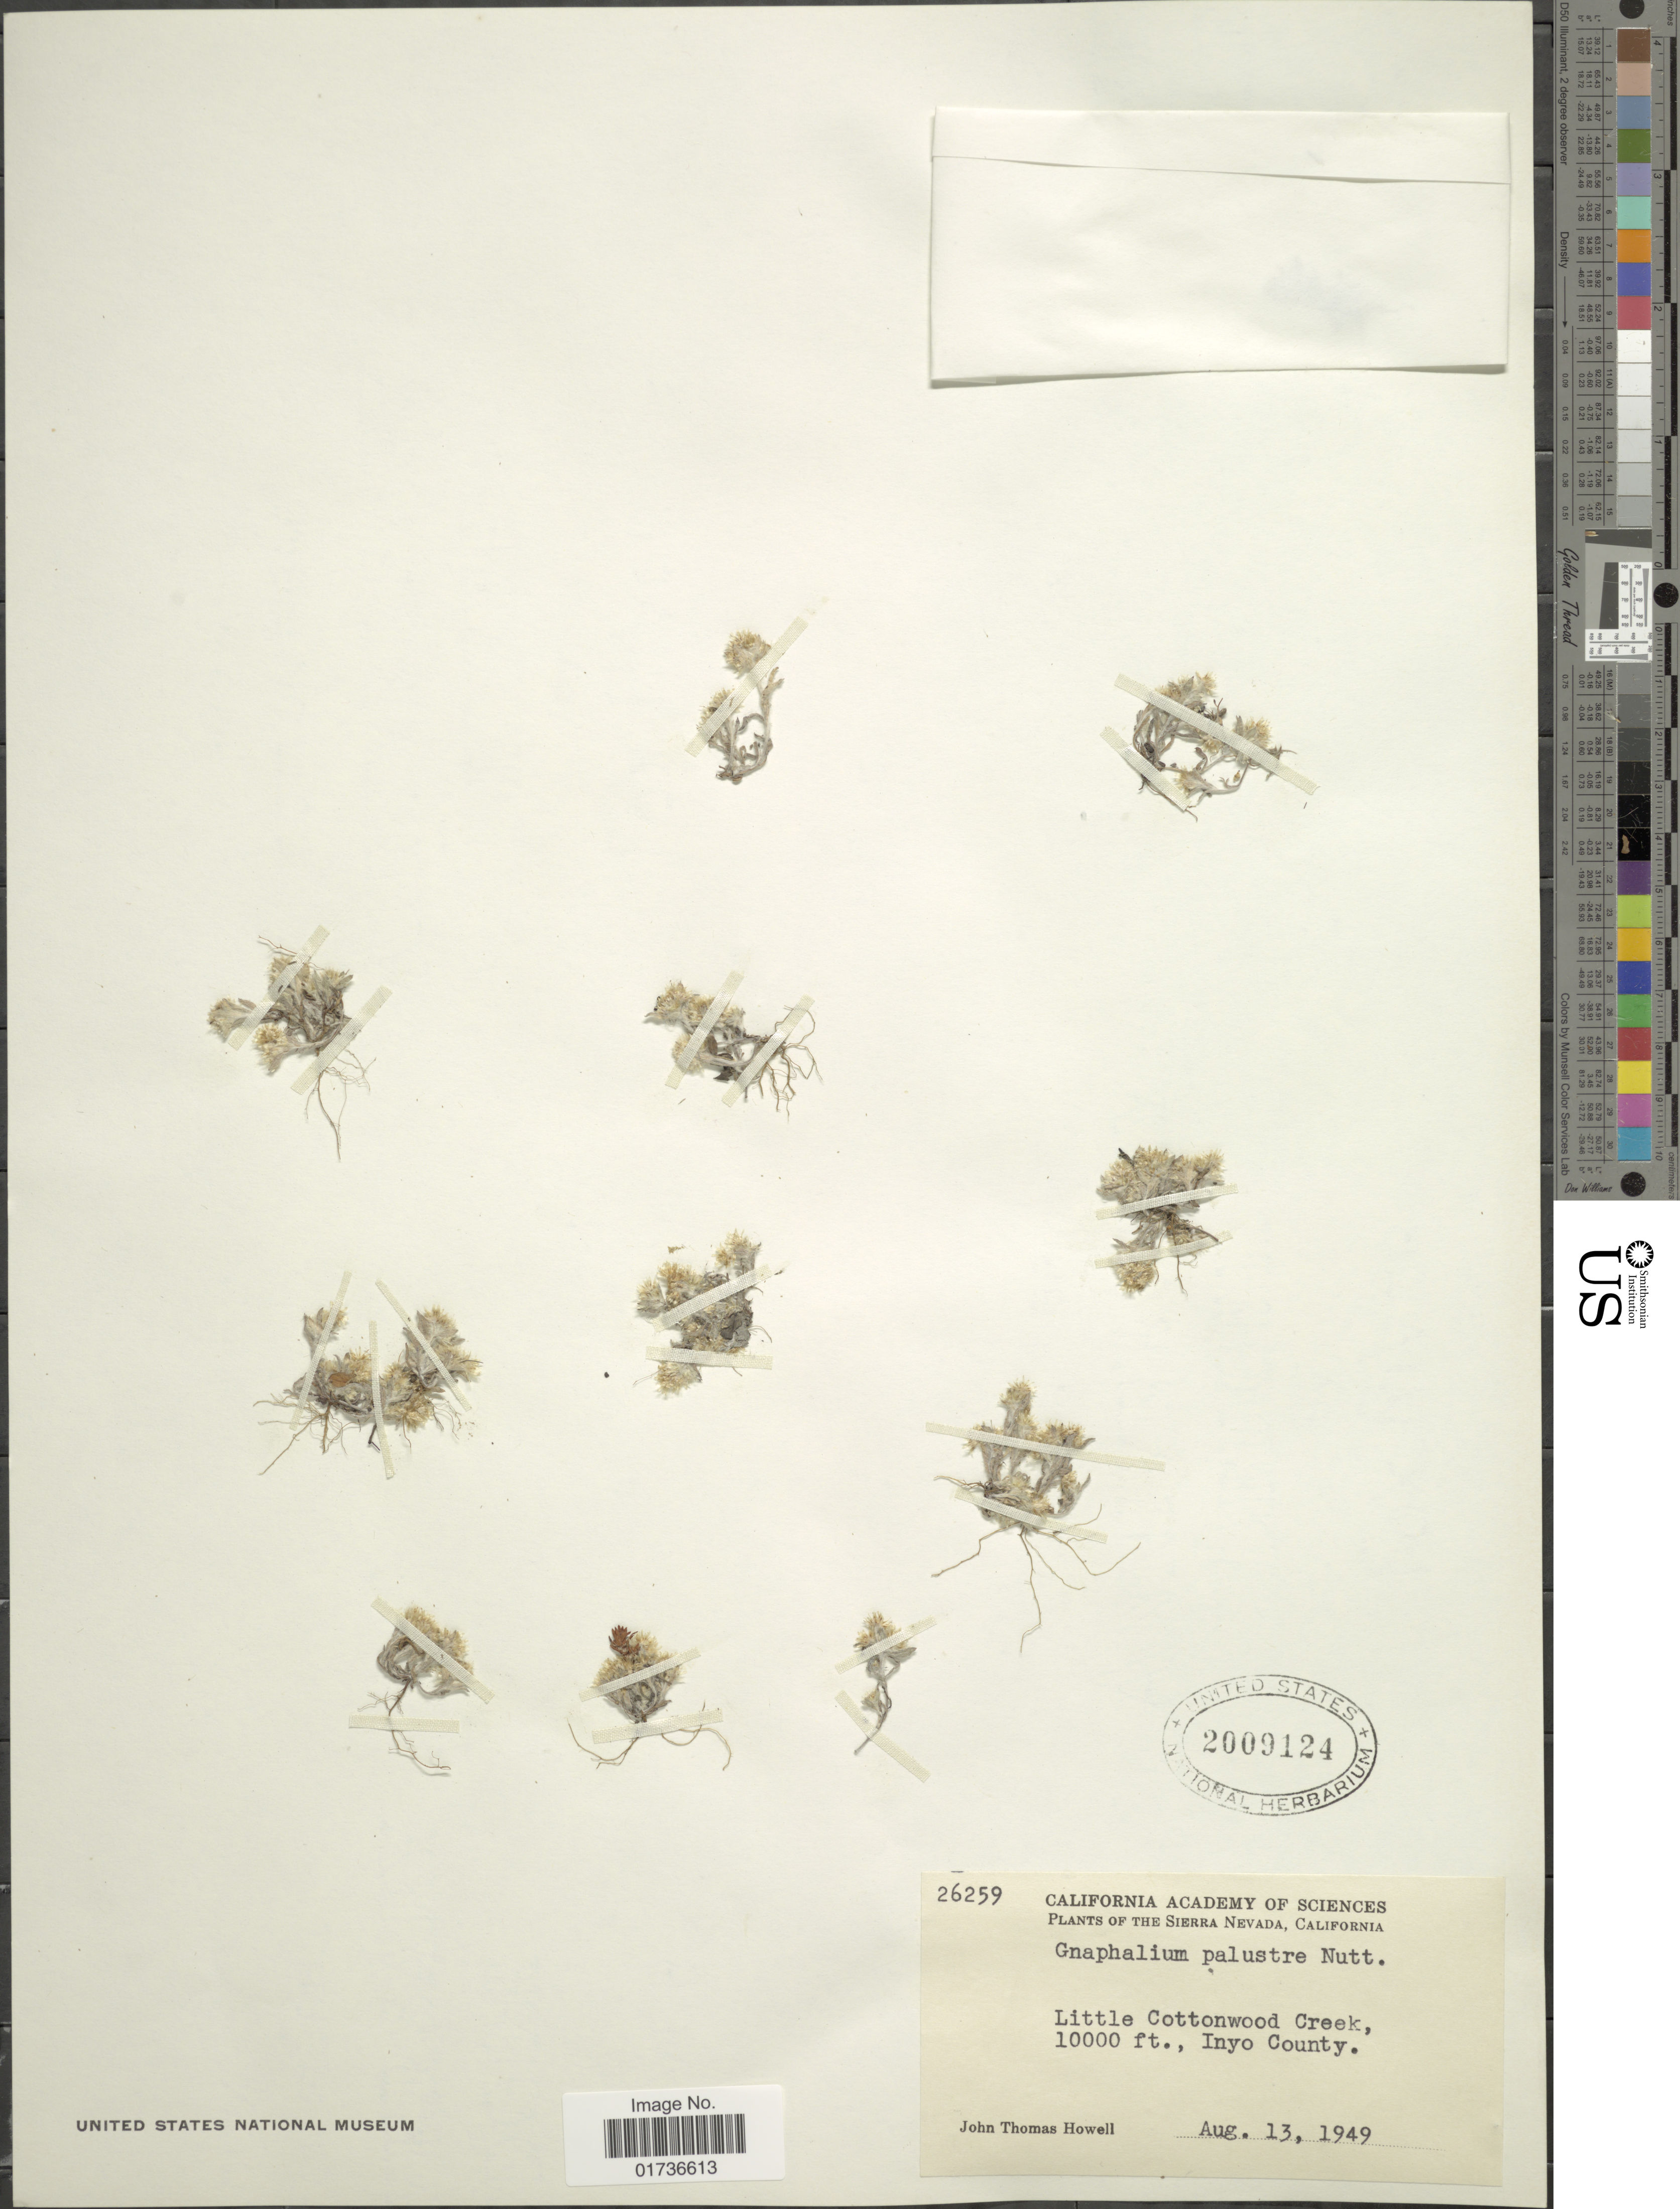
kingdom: Plantae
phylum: Tracheophyta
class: Magnoliopsida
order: Asterales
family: Asteraceae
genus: Gnaphalium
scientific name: Gnaphalium palustre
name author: Nutt.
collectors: J. T. Howell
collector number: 26259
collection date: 1949-08-13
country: United States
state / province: California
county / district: Inyo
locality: The Sierra Nevada, Little Cottonwood Creek., Inyo County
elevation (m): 3048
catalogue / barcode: US 2009124